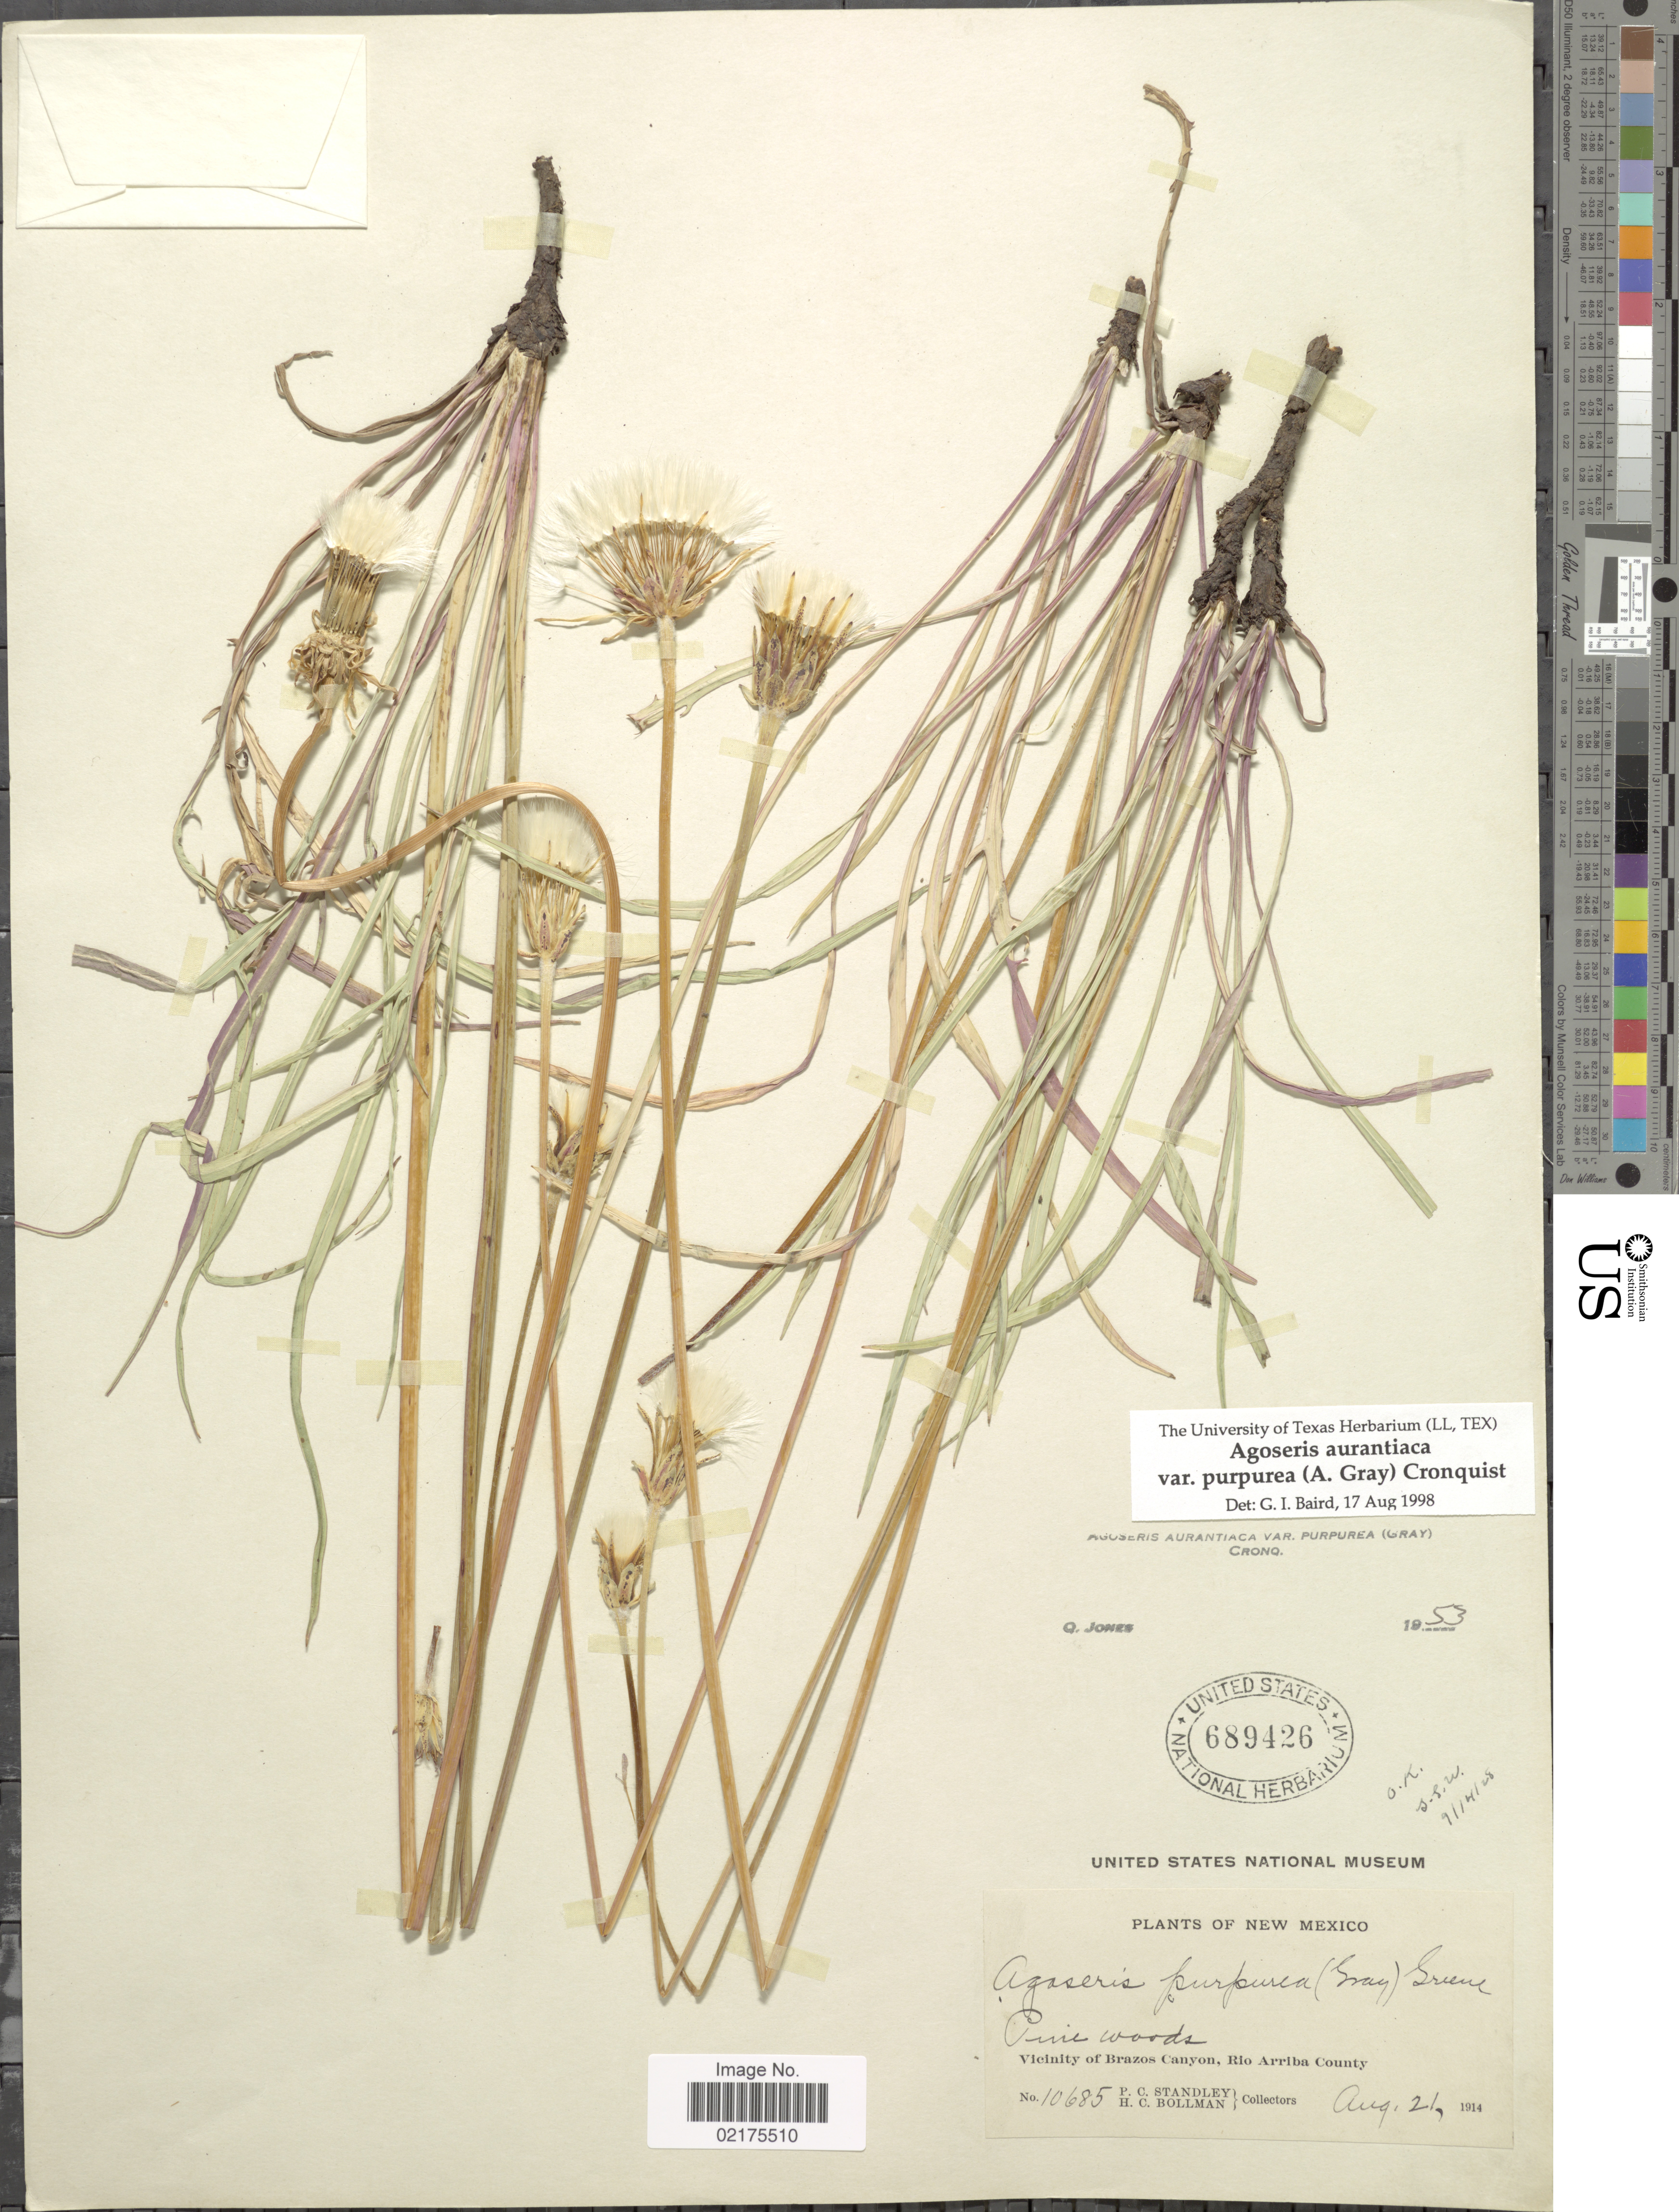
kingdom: Plantae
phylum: Tracheophyta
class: Magnoliopsida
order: Asterales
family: Asteraceae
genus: Agoseris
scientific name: Agoseris aurantiaca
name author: (Hook.) Greene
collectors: P. C. Standley & H. C. Bollman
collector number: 10685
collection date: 1914-08-21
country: United States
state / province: New Mexico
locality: Pine woods, Vicinity of Brazos Canyon, Rio Arriba County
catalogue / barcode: US 689426